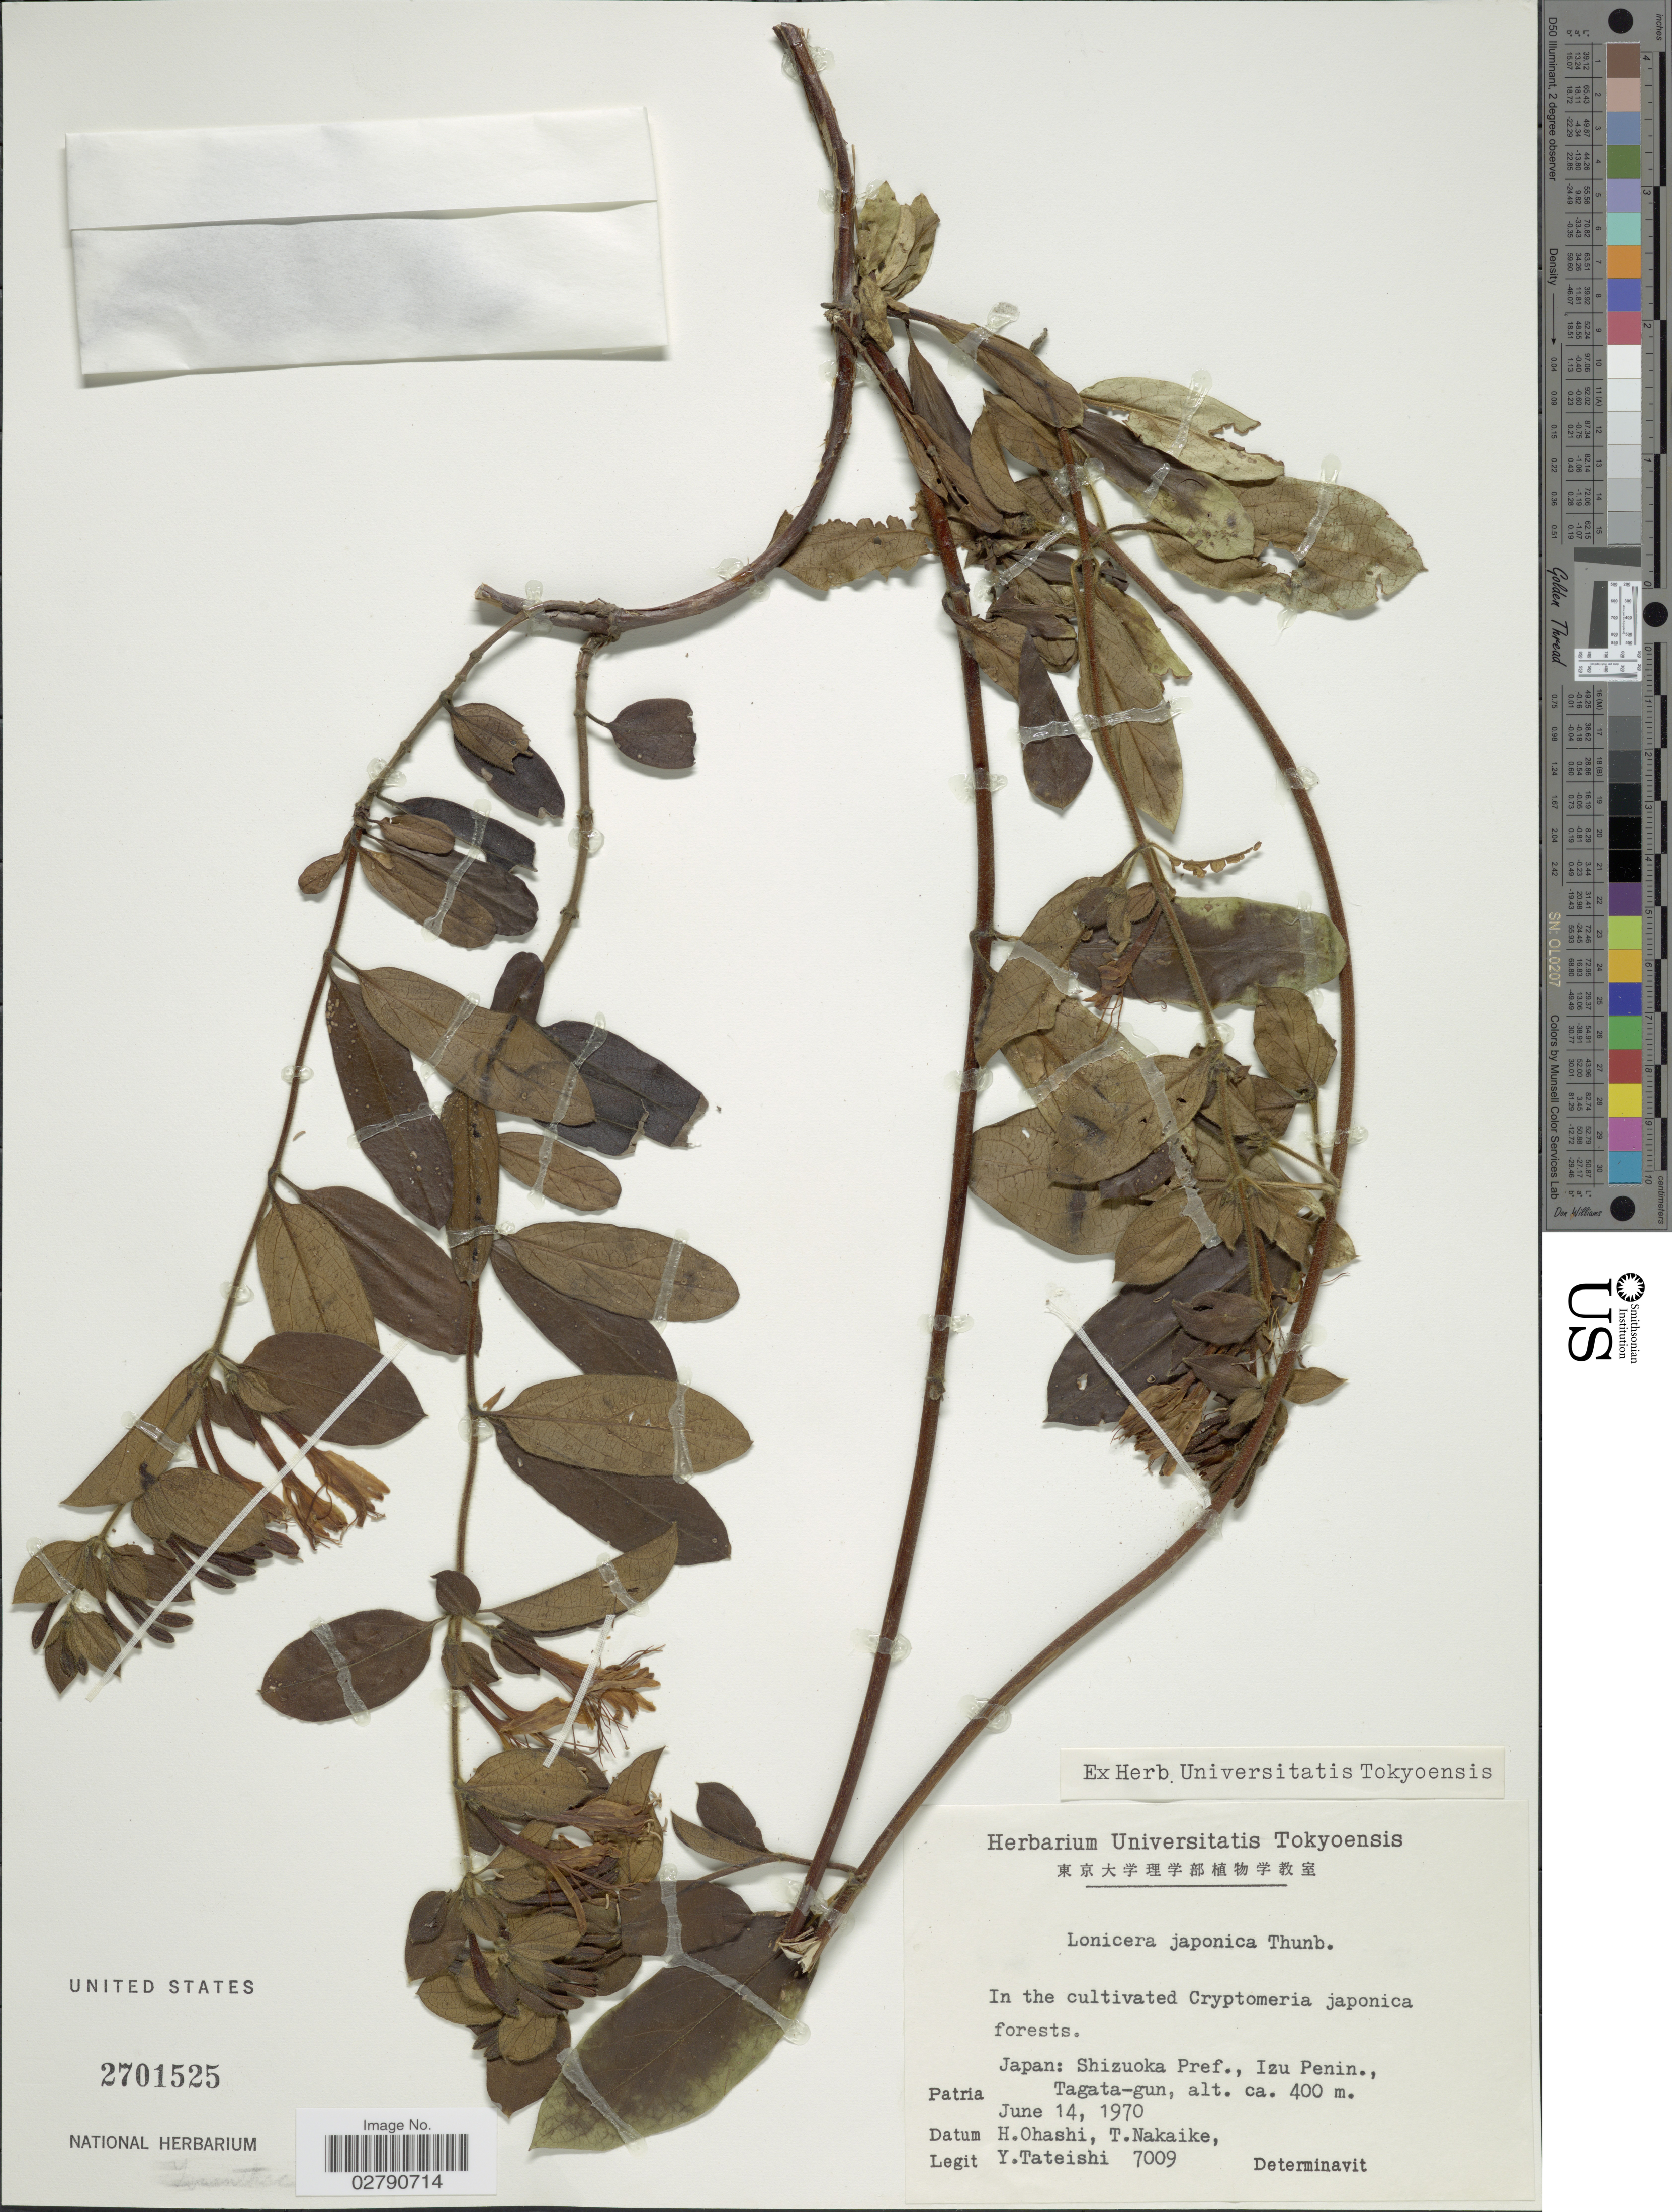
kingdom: Plantae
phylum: Tracheophyta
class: Magnoliopsida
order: Dipsacales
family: Caprifoliaceae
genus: Lonicera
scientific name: Lonicera japonica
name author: Thunb.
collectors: H. Ohashi, T. Nakaike & Y. Tateishi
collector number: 7009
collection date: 1970-06-14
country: Japan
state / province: Sizuoka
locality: Shizuoka Pref., Izu Penin., Tagata-gun.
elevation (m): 400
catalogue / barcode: US 2701525